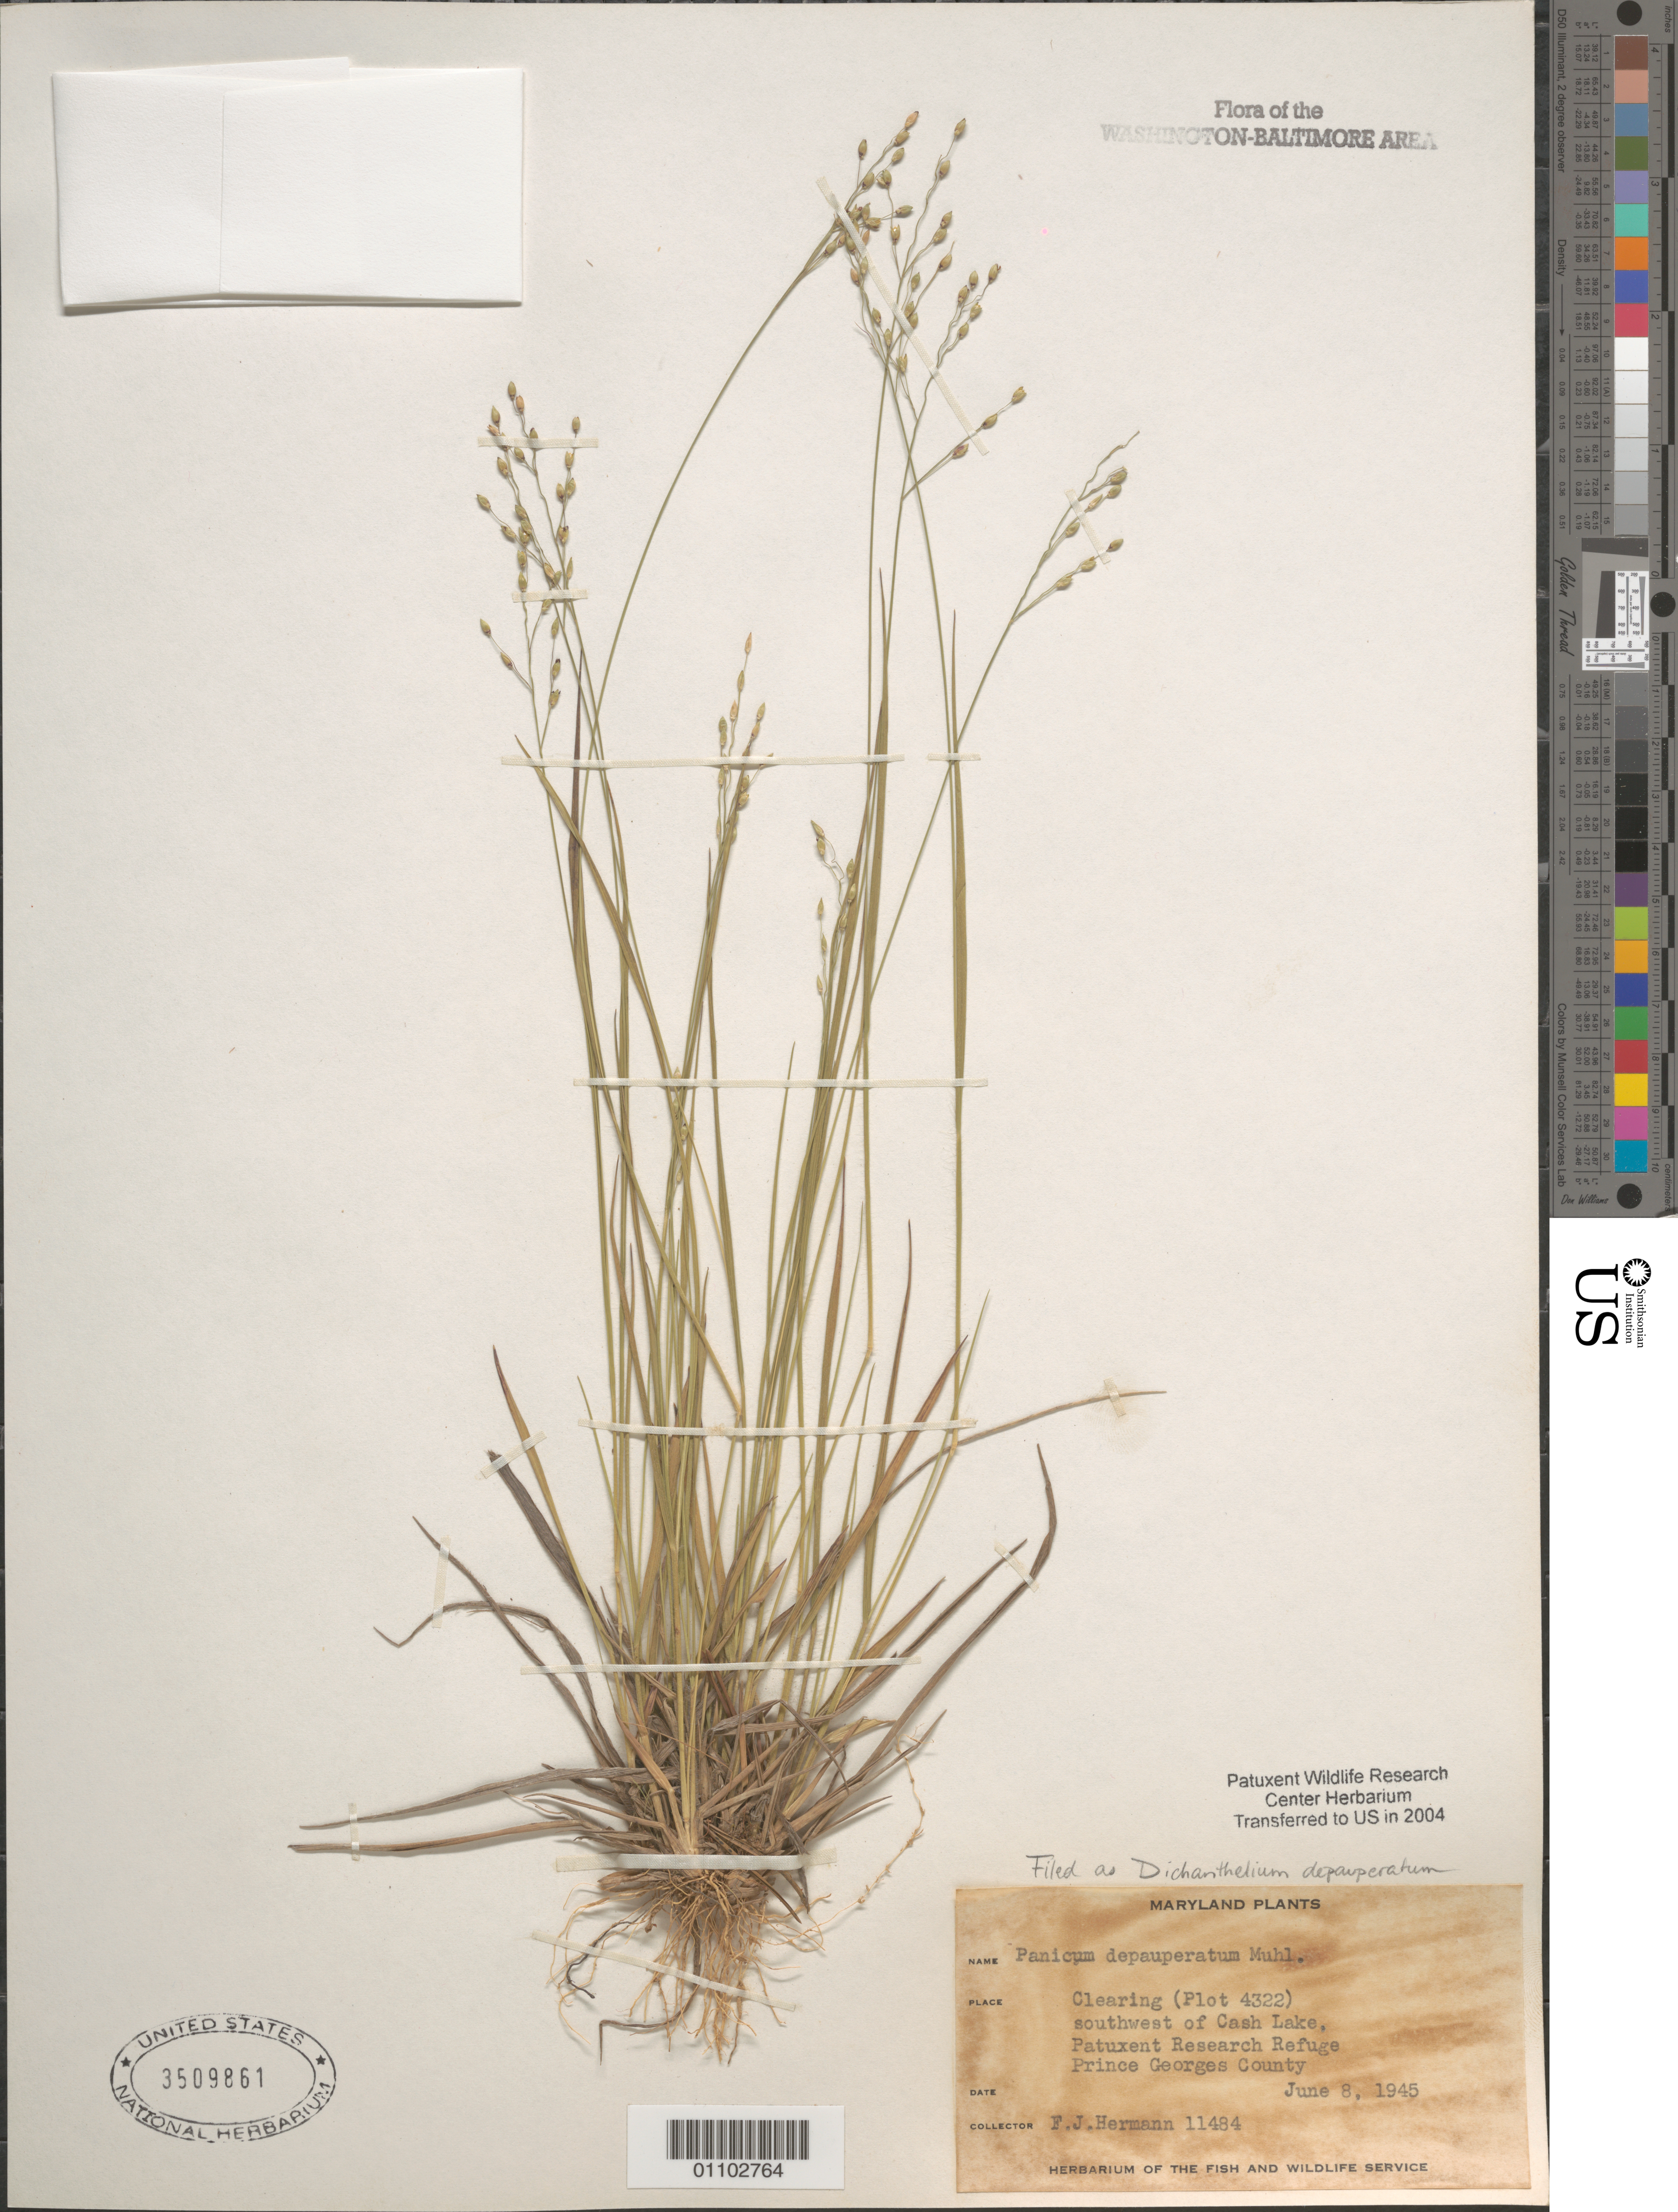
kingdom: Plantae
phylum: Tracheophyta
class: Liliopsida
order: Poales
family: Poaceae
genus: Dichanthelium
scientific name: Dichanthelium depauperatum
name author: (Muhl.) Gould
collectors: F. J. Hermann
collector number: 11484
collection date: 1945-06-08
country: United States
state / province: Maryland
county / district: Prince George's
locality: Plot 4322, southwest of Cash Lake, Patuxent Research Refuge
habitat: Clearing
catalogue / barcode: US 3509861